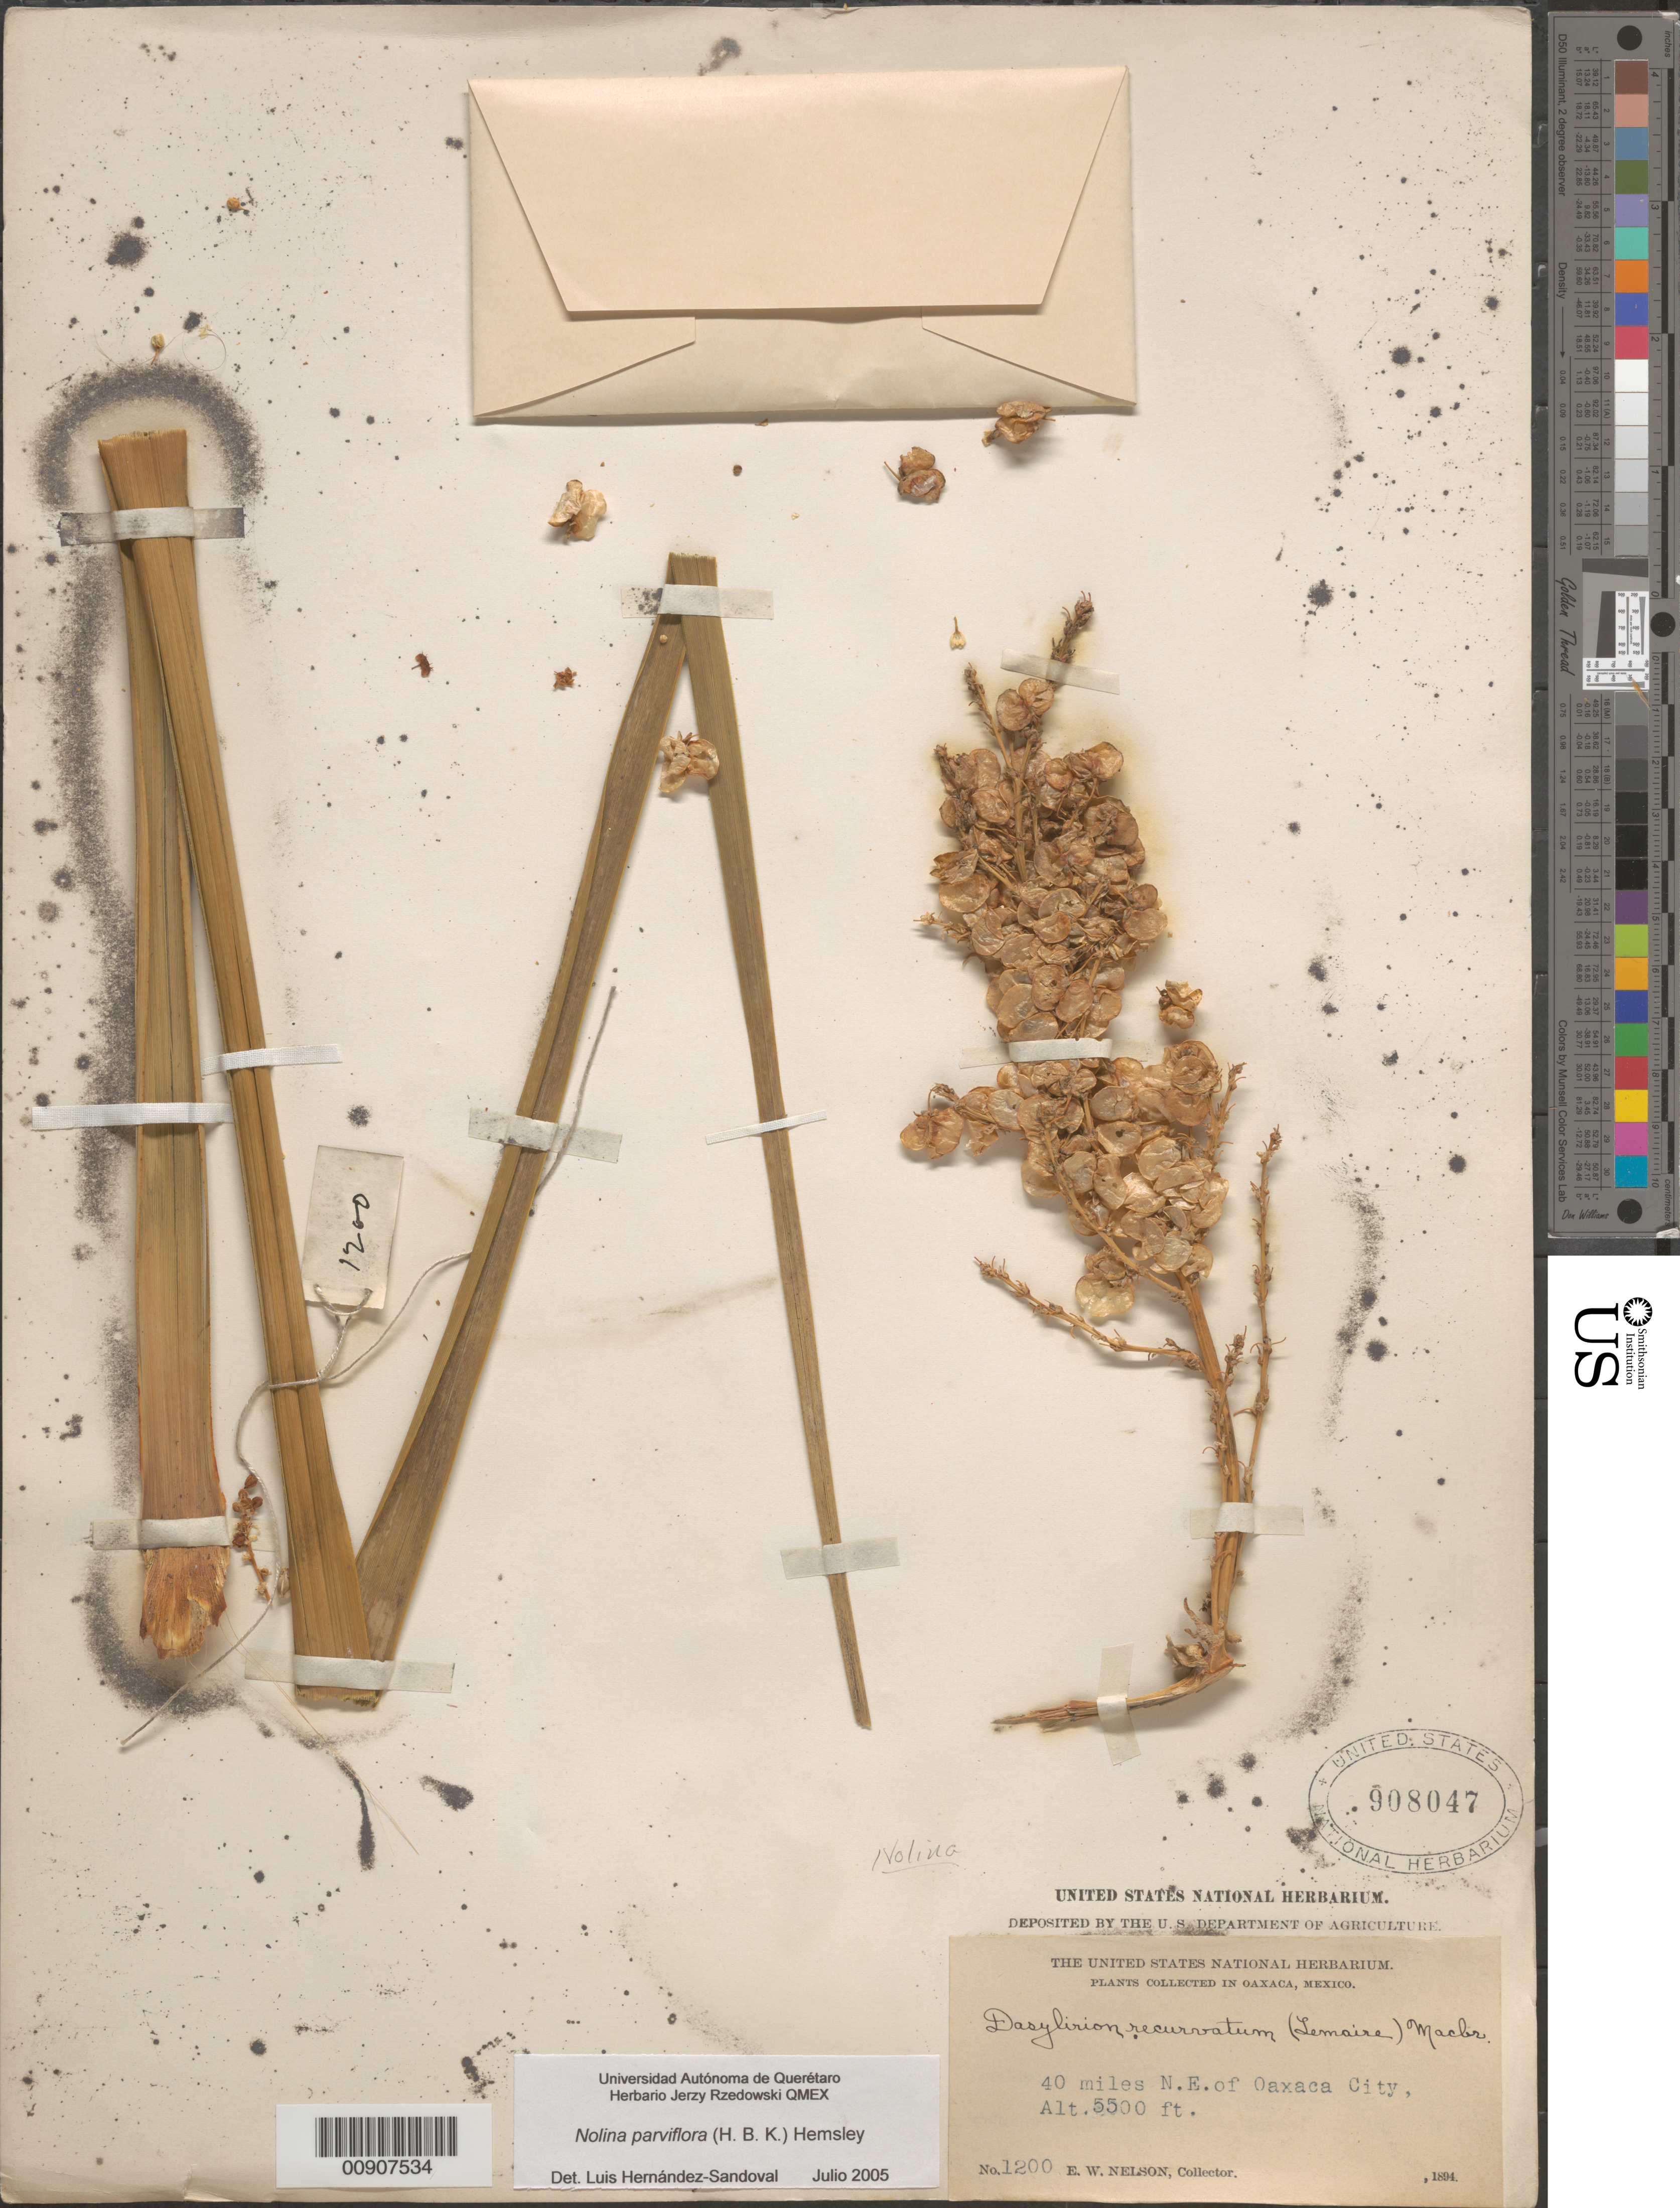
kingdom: Plantae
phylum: Tracheophyta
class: Liliopsida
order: Asparagales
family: Asparagaceae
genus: Nolina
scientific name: Nolina parviflora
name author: (Kunth) Hemsl.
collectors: E. W. Nelson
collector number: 1200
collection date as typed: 1894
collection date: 1894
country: Mexico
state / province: Oaxaca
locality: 40 miles NE of City.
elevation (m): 1676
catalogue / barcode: US 908047